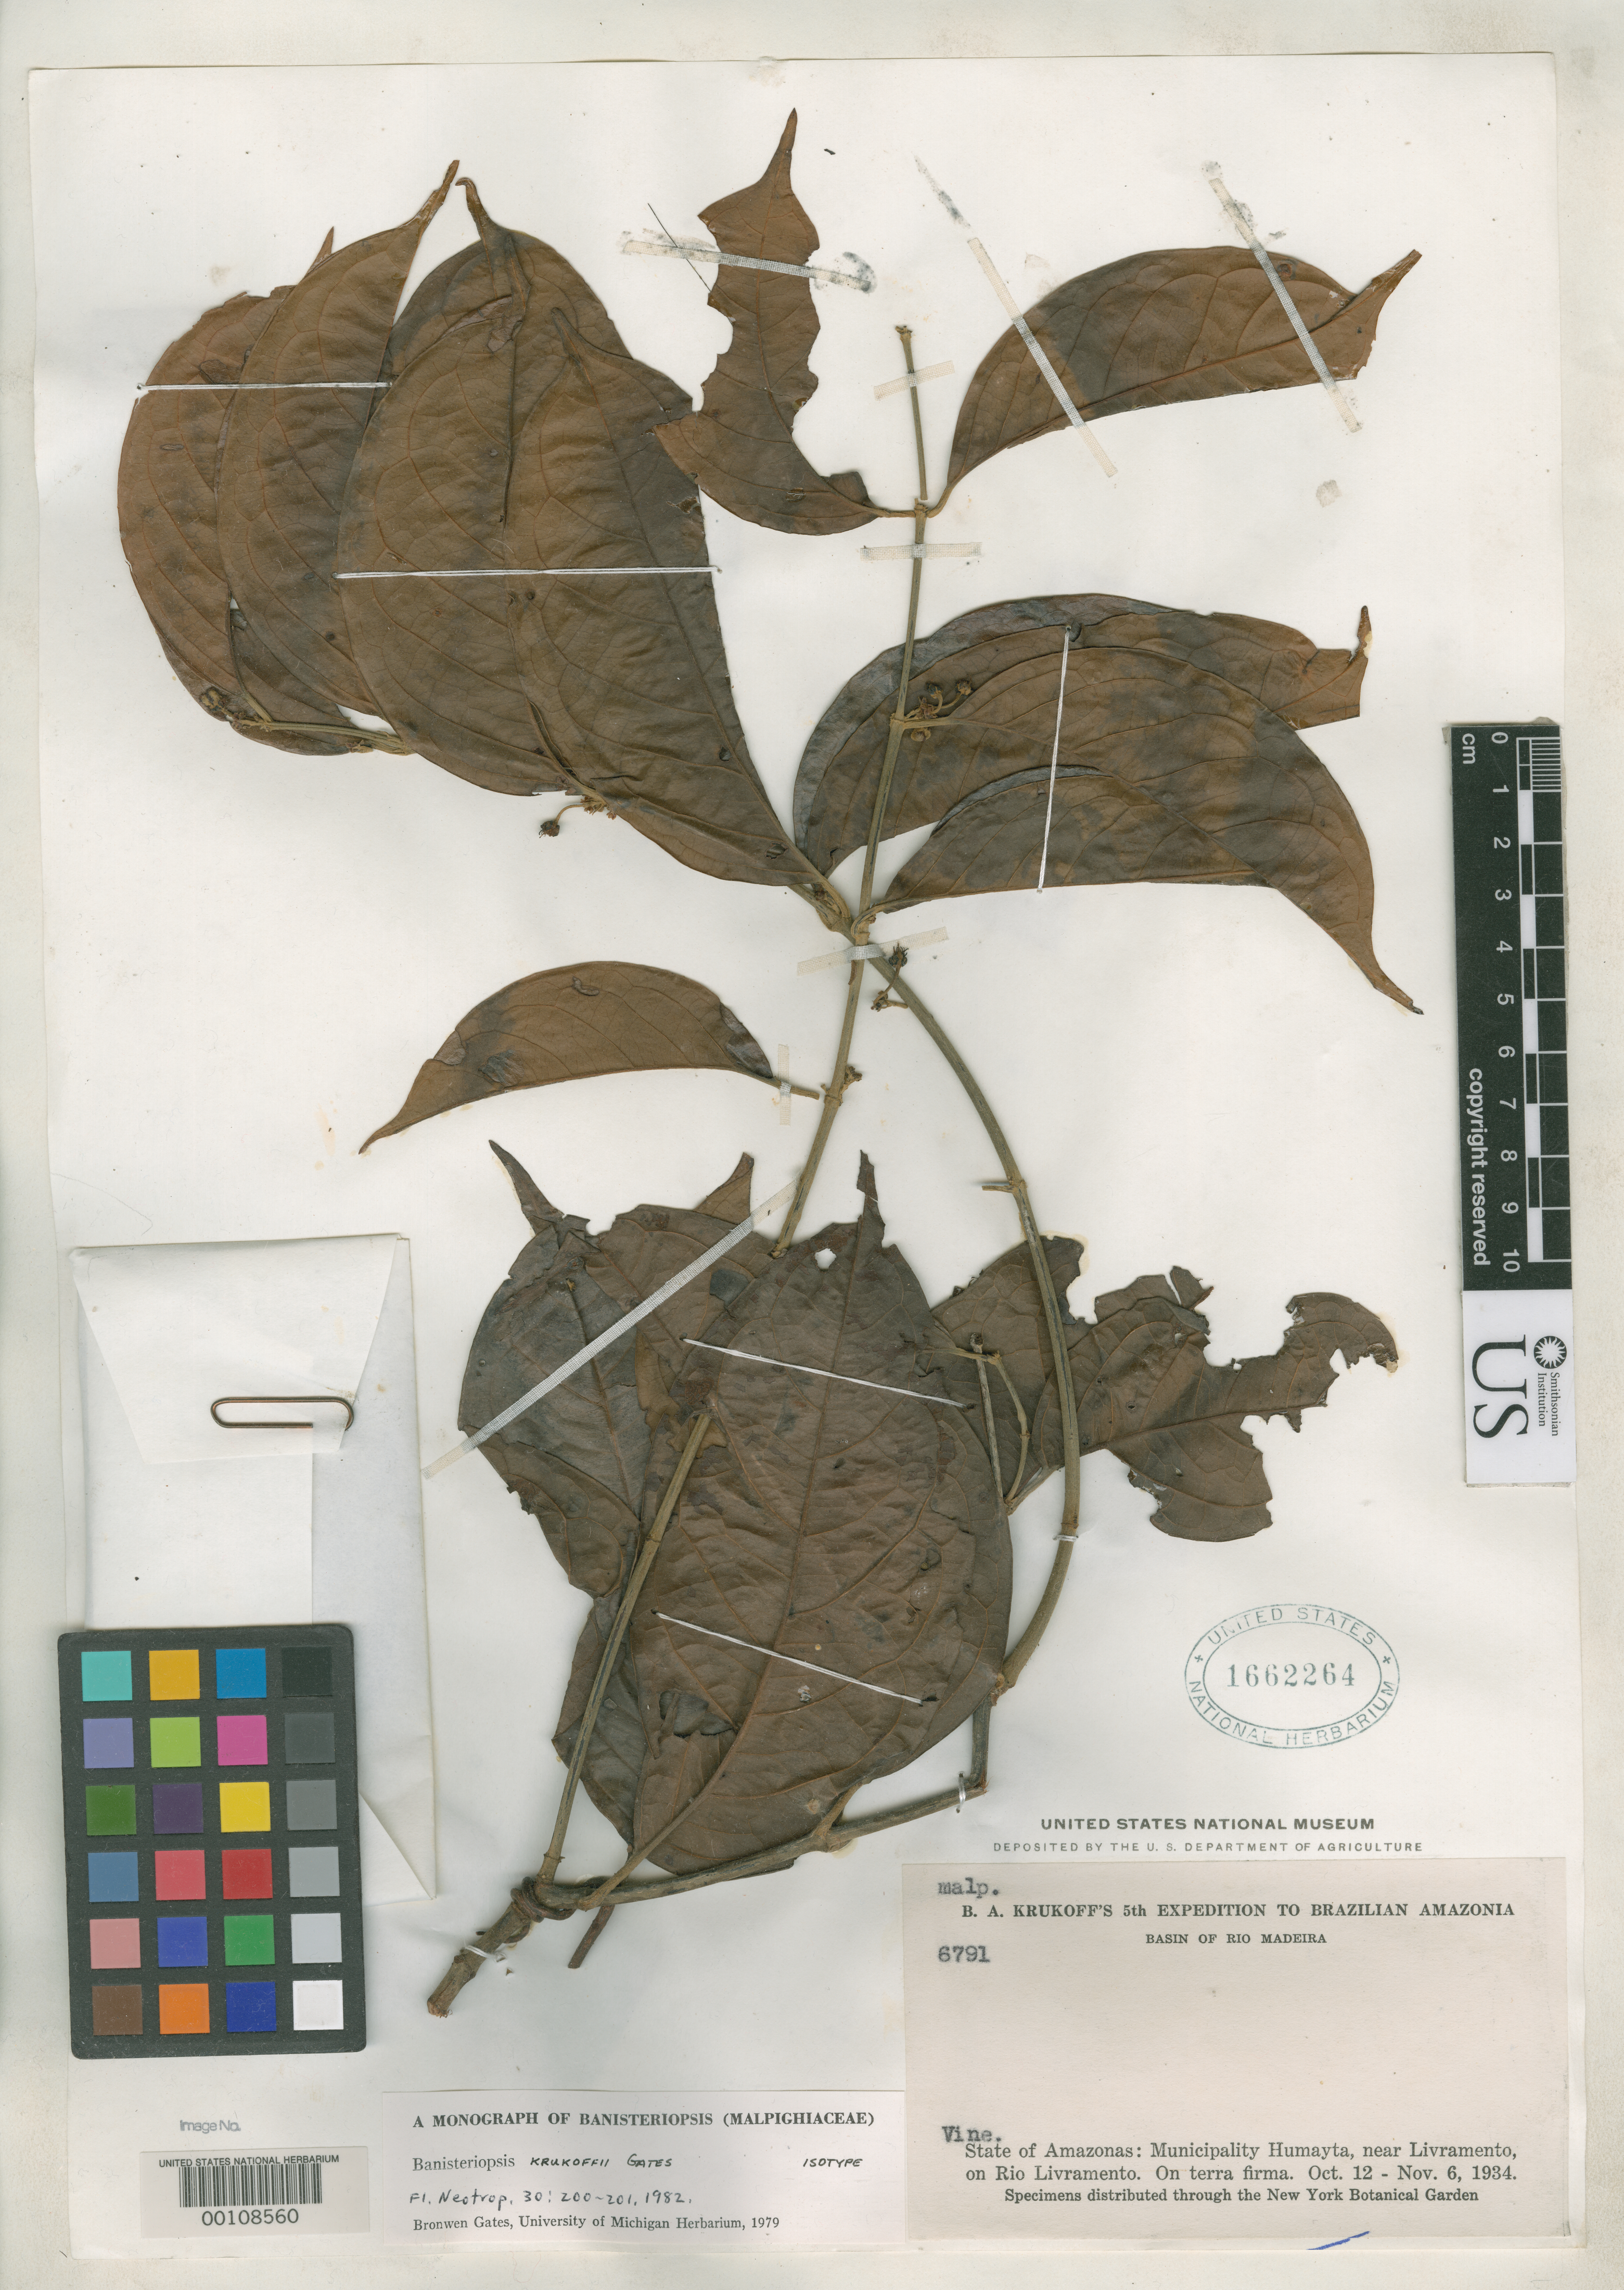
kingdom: Plantae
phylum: Tracheophyta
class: Magnoliopsida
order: Malpighiales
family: Malpighiaceae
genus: Banisteriopsis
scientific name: Banisteriopsis krukoffii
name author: B. Gates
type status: Isotype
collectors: B. A. Krukoff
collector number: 6791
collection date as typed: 12 Oct 1934 to 06 Nov 1934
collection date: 1934-10-12/1934-11-06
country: Brazil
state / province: Amazonas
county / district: Humaitá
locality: Near Livramento on Rio Livramento.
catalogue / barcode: US 1662264